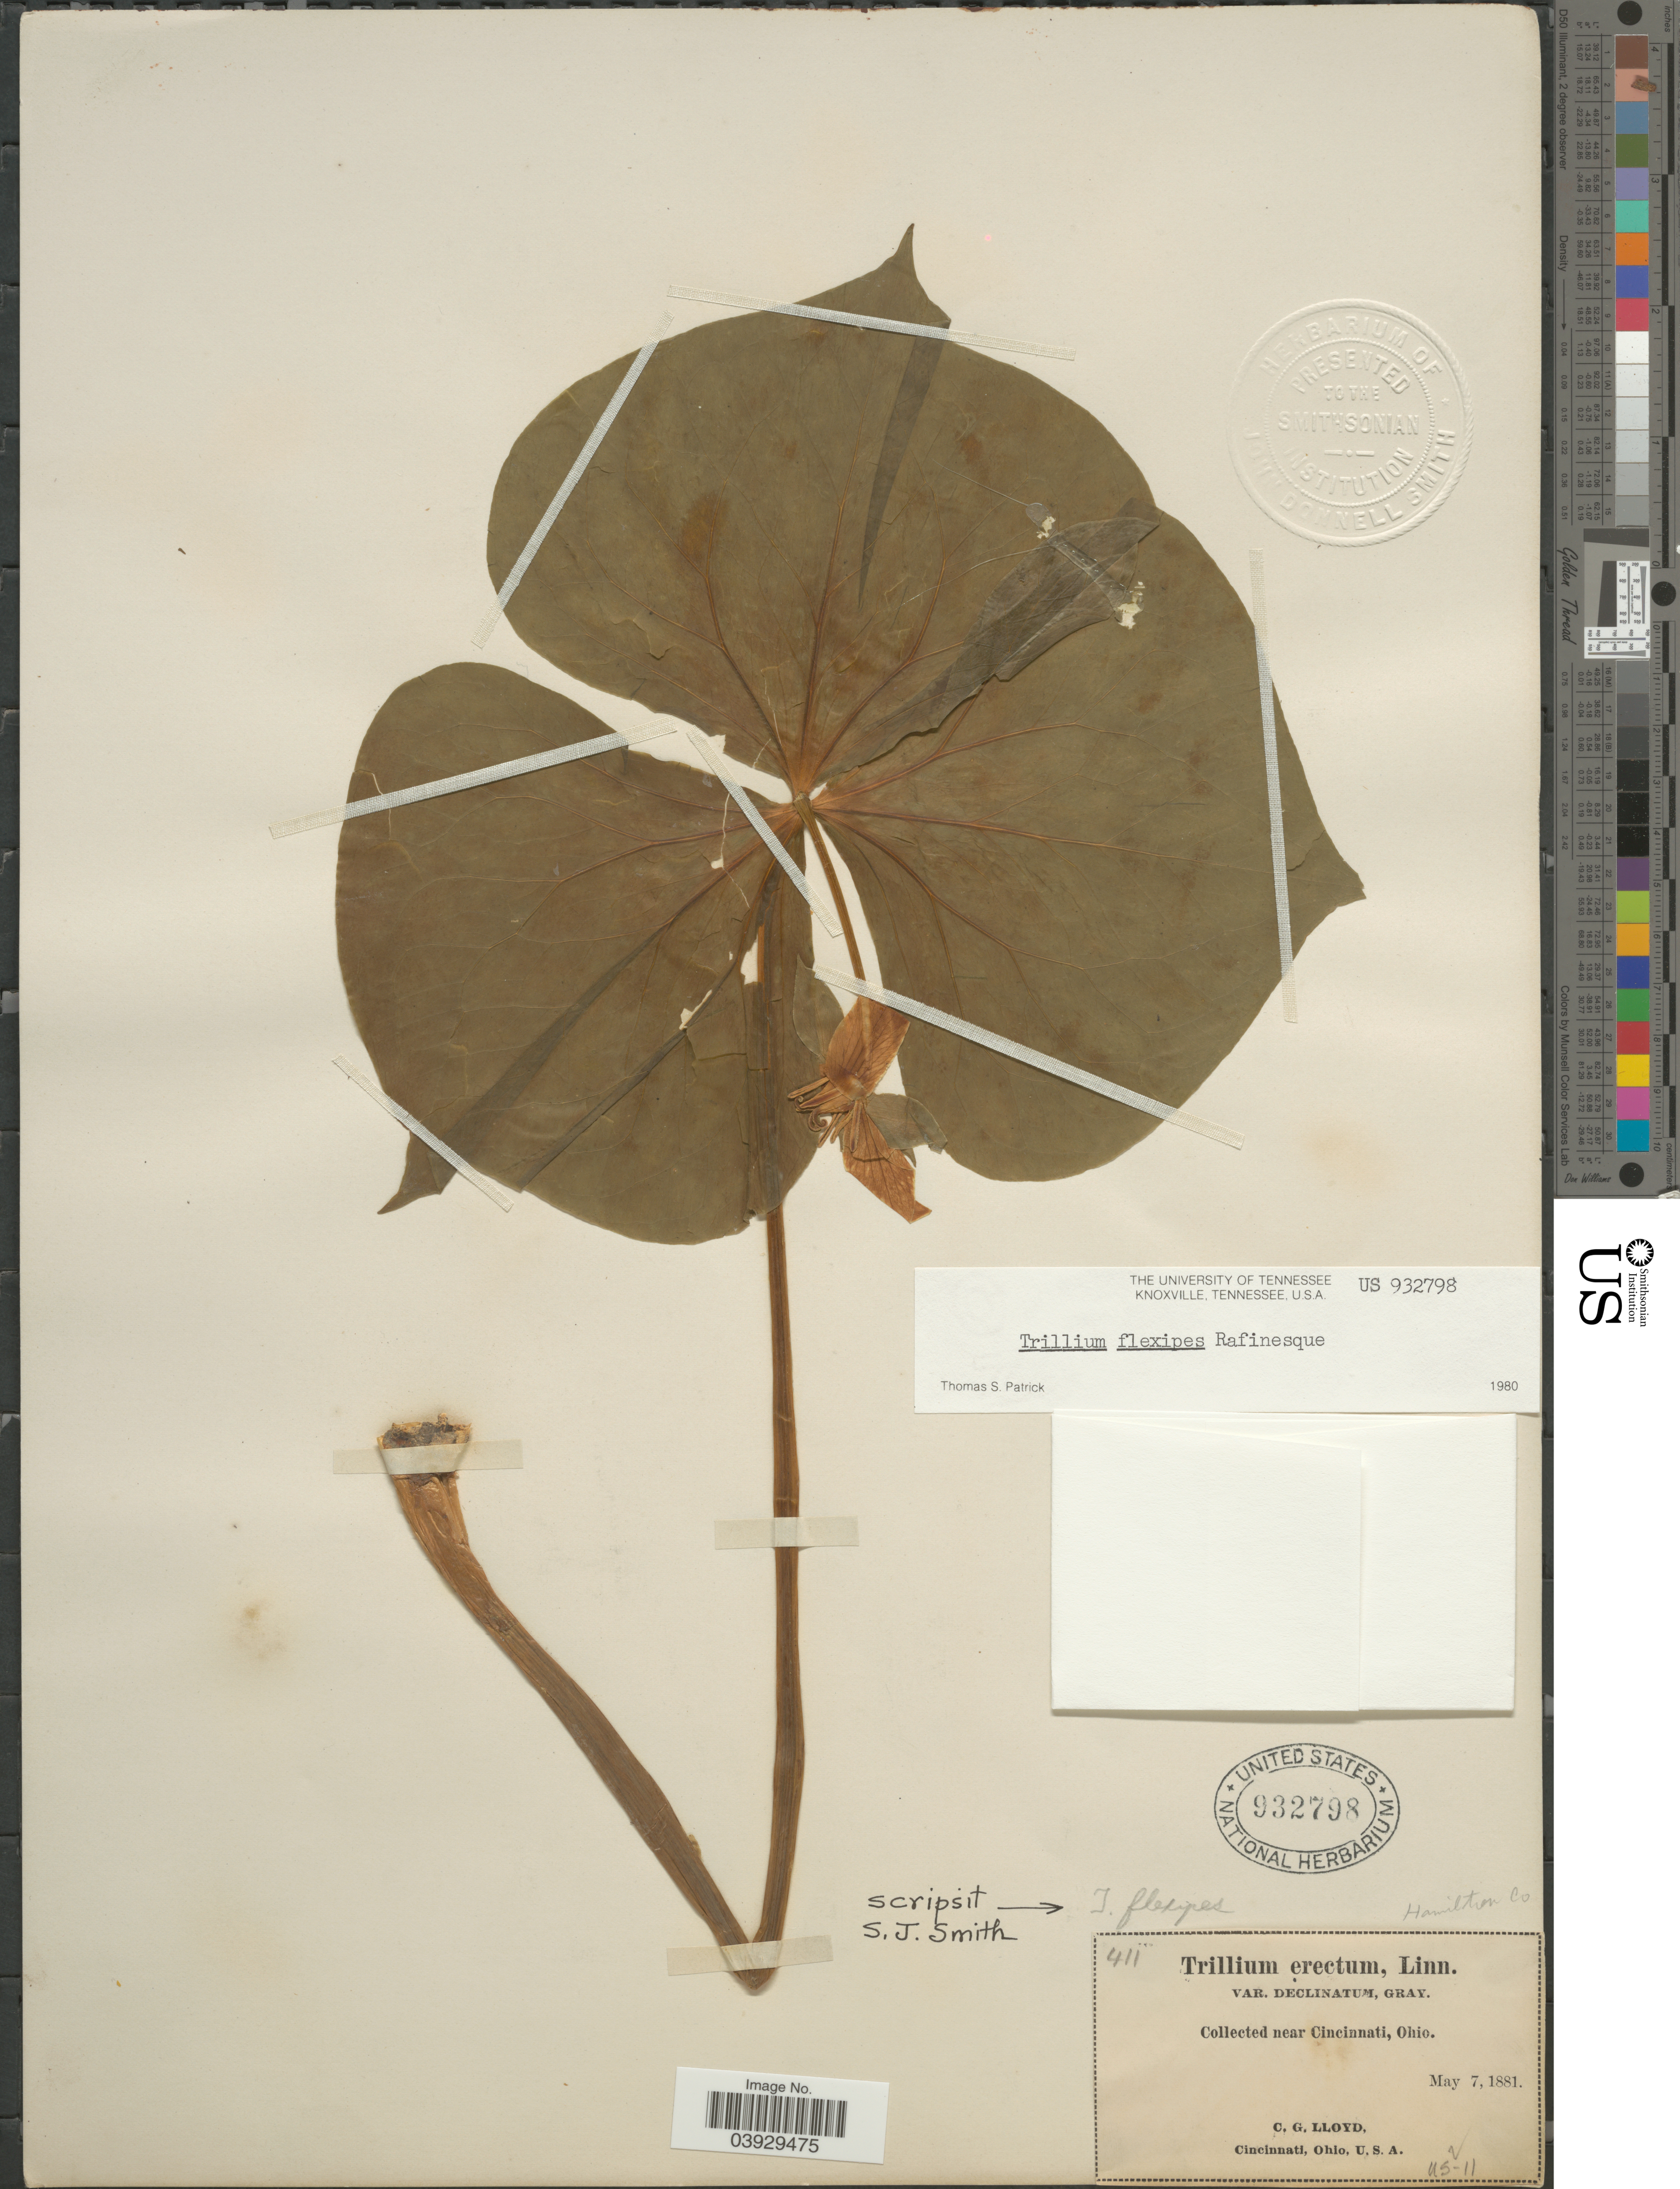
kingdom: Plantae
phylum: Tracheophyta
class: Liliopsida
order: Liliales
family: Melanthiaceae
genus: Trillium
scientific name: Trillium flexipes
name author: Raf.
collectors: C. G. Lloyd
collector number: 411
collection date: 1881-05-07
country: United States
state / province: Ohio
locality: Hamilton Co. Near Cincinnati.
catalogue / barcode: US 932798